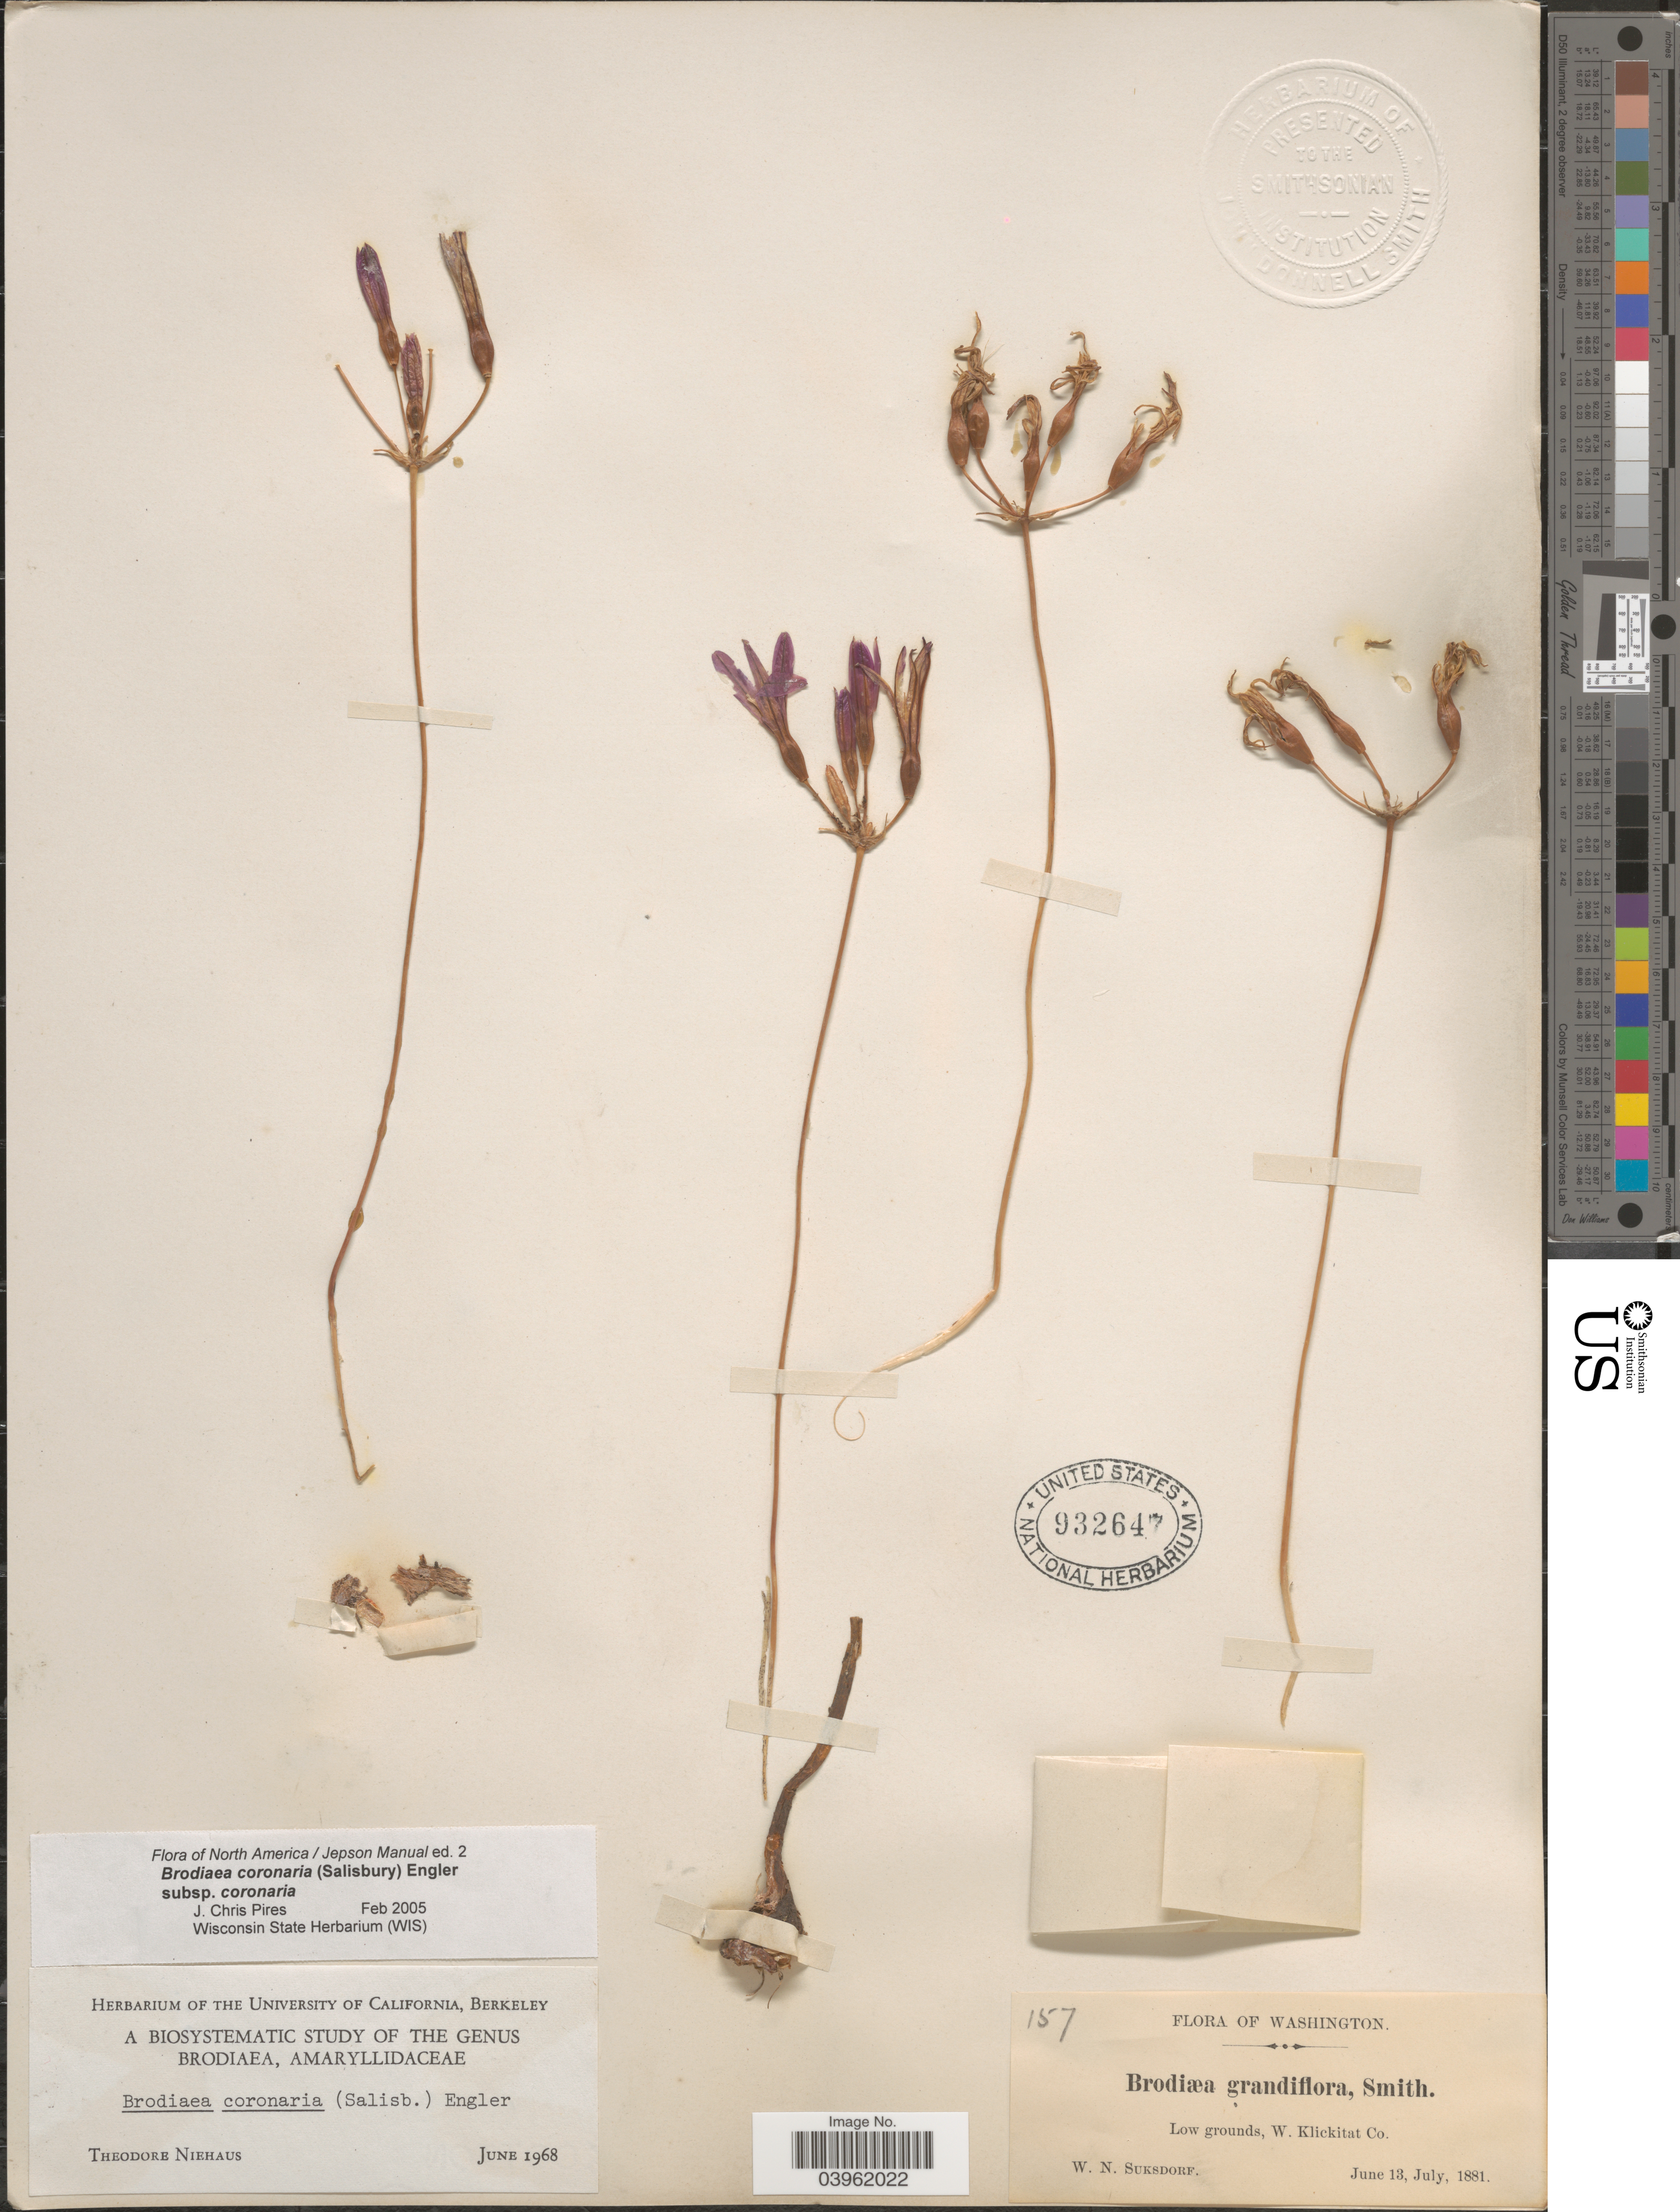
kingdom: Plantae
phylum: Tracheophyta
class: Liliopsida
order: Asparagales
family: Asparagaceae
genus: Brodiaea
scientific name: Brodiaea coronaria subsp. coronaria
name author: (Salisb.) Engl.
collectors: W. N. Suksdorf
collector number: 157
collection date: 1881-06-13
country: United States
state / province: Washington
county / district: Klickitat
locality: W. klickitat Co.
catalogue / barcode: US 932647